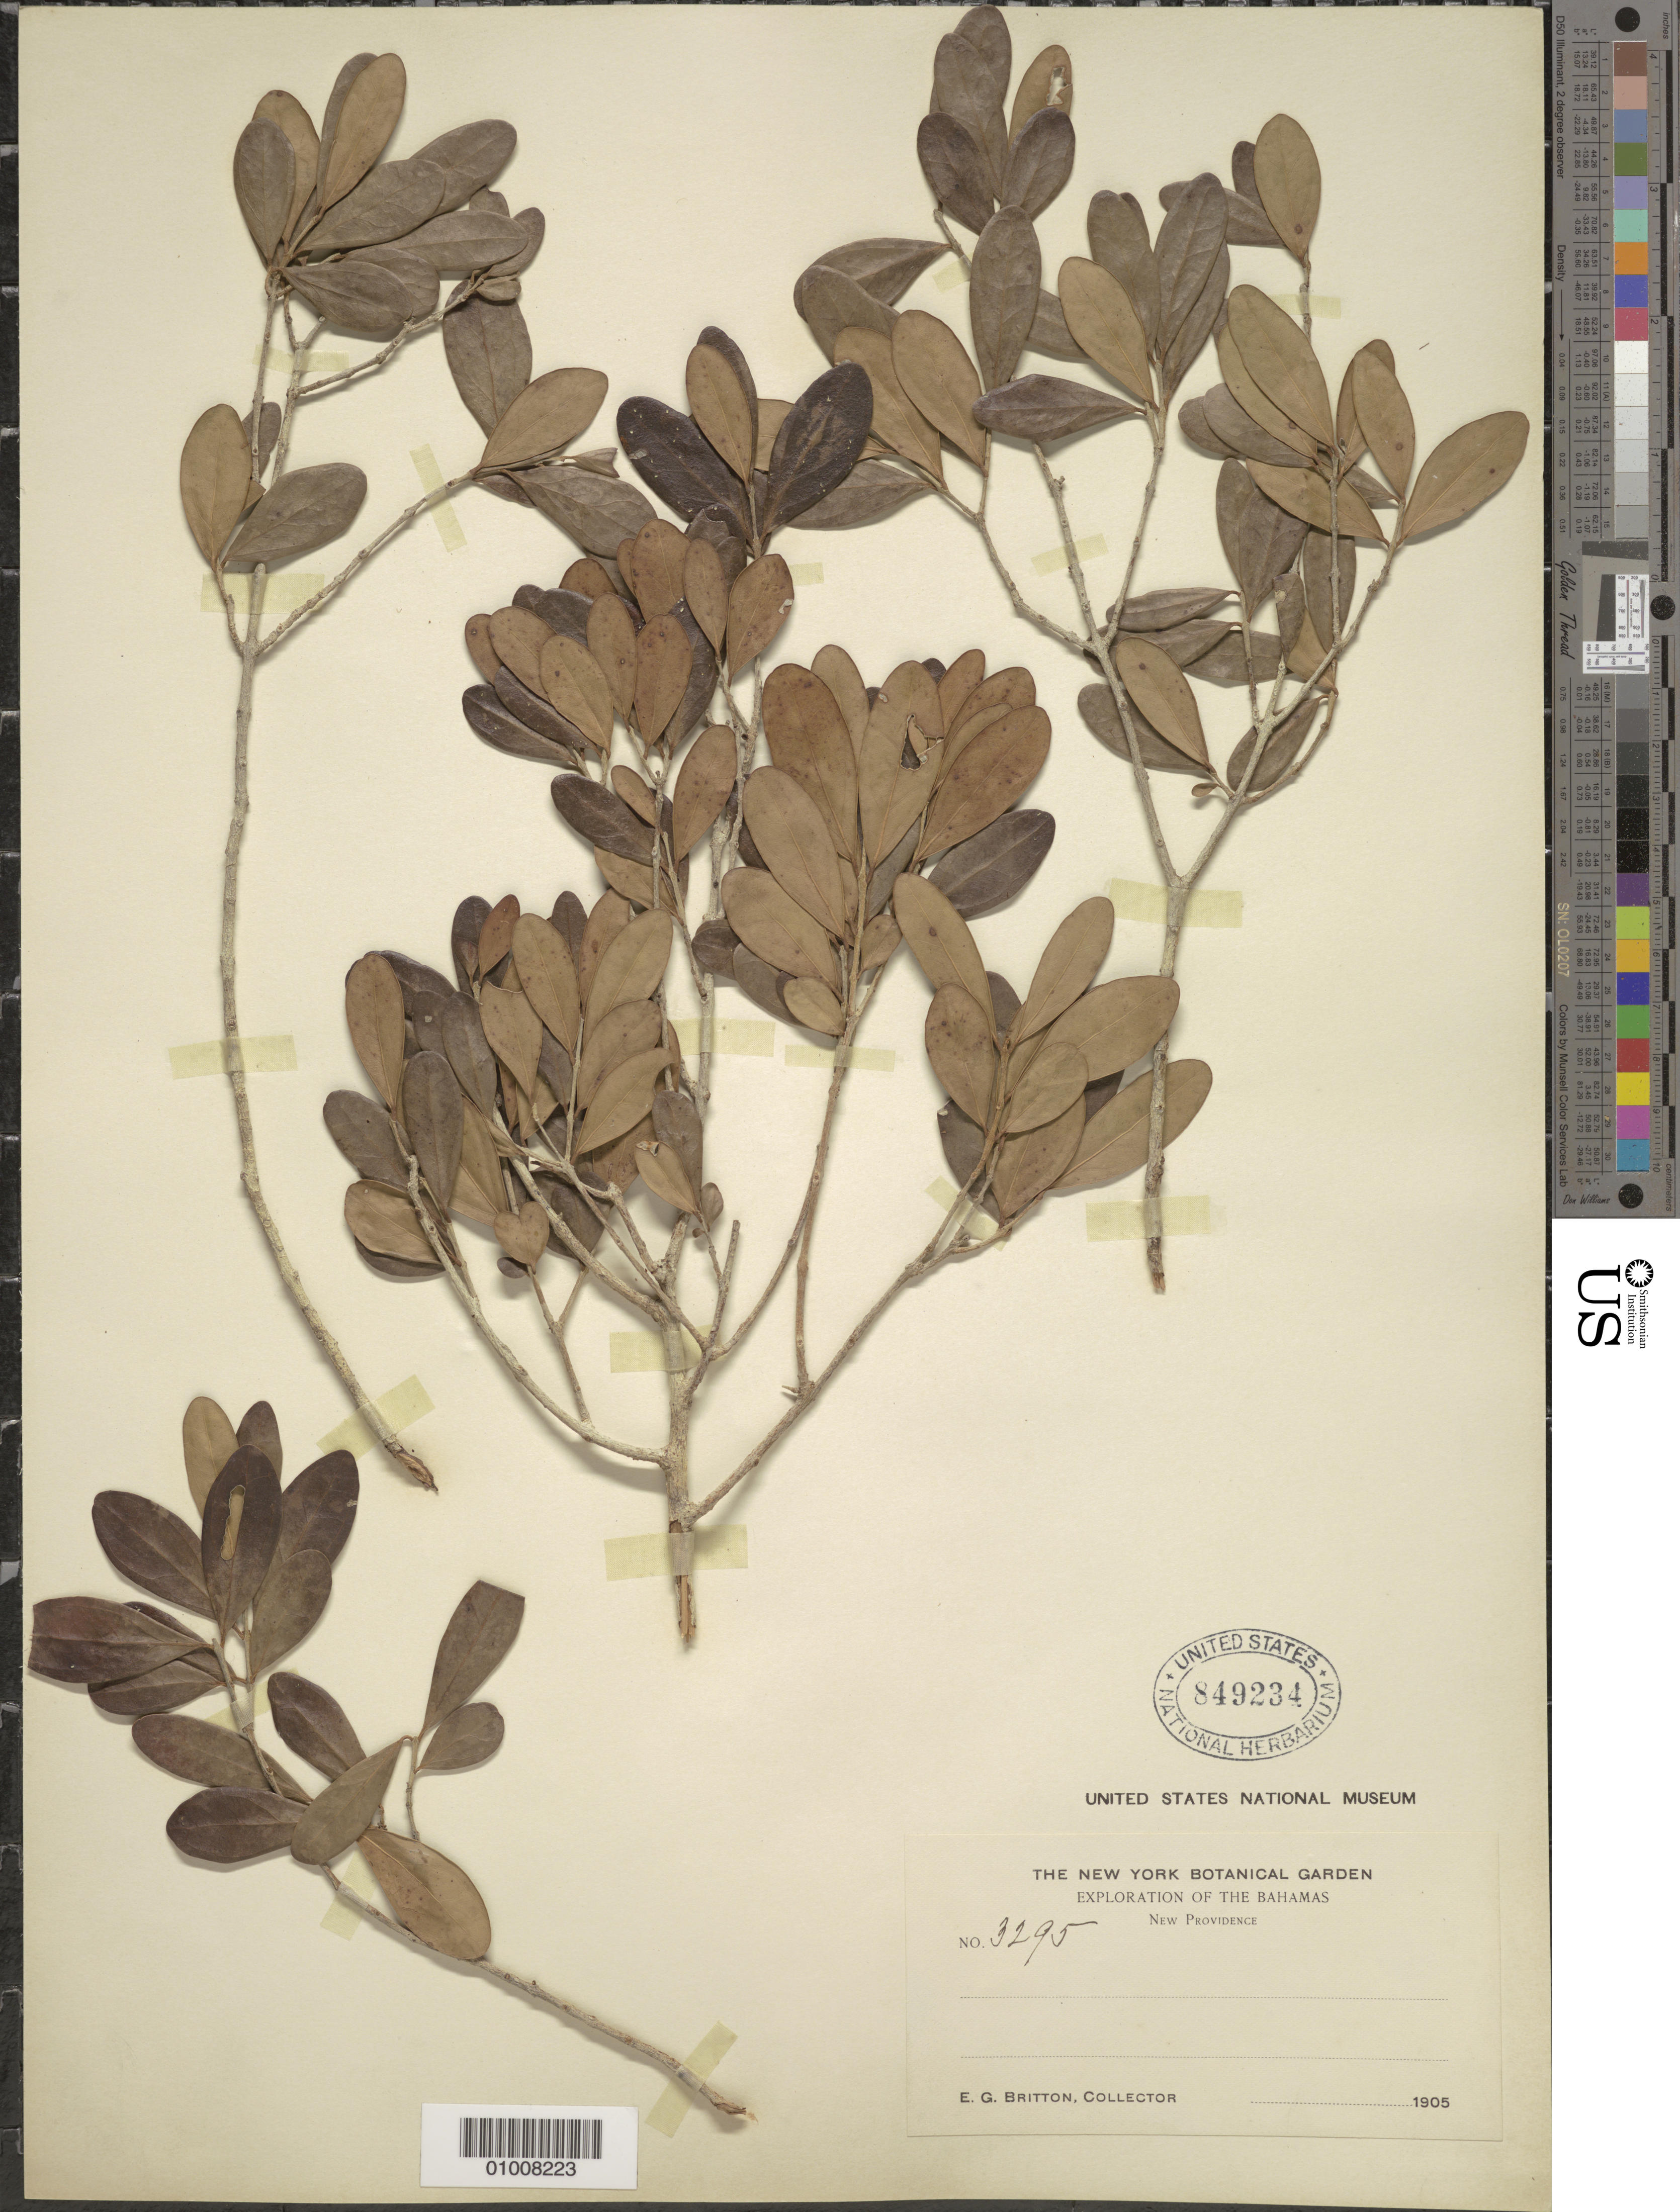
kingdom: Plantae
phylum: Tracheophyta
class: Magnoliopsida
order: Myrtales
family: Myrtaceae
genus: Eugenia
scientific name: Eugenia foetida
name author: Pers.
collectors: E. G. Britton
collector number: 3295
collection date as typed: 1905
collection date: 1905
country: Bahamas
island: New Providence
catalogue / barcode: US 849234